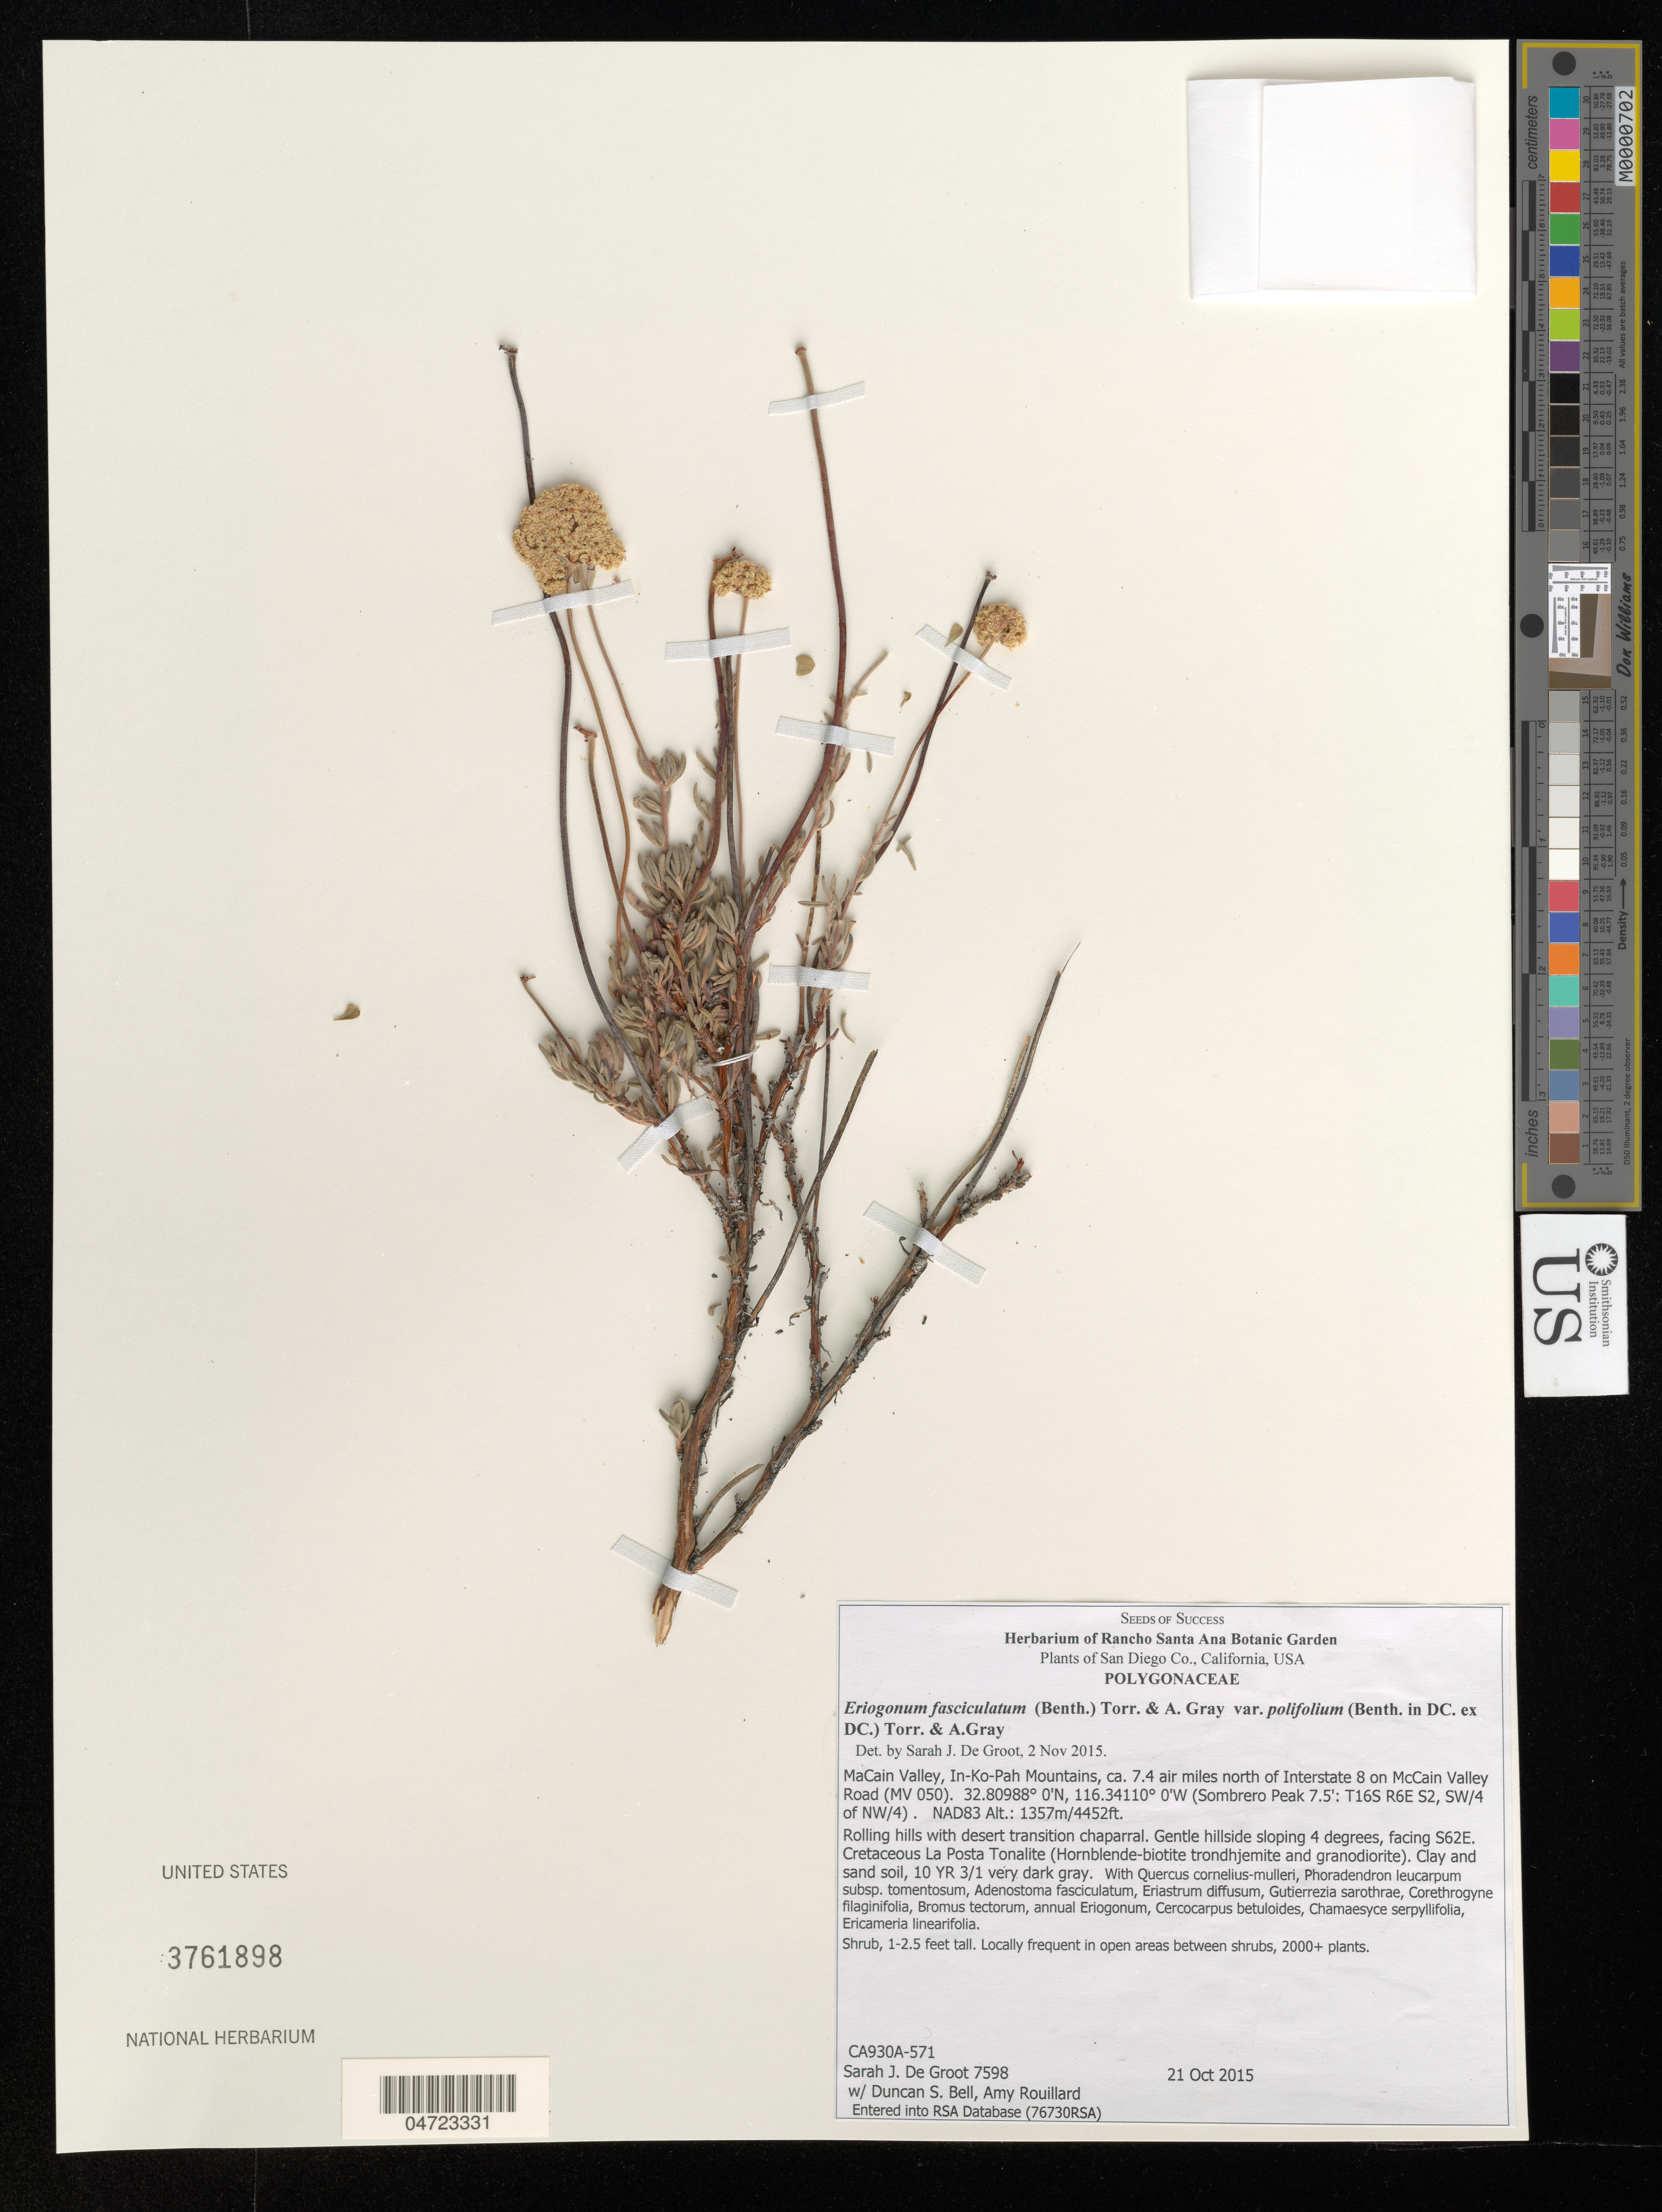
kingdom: Plantae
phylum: Tracheophyta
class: Magnoliopsida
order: Caryophyllales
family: Polygonaceae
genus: Eriogonum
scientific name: Eriogonum fasciculatum var. polifolium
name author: (Benth.) Torr. & A. Gray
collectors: S. De Groot, D. S. Bell & A. Rouillard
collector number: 7598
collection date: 2015-10-21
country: United States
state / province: California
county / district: San Diego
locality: San Diego Co. MaCain Valley, In-Ko-Pah Mountains, ca. 7.4 air miles north of Interstate 8 on McCain Valley Road (MV 050). (Sombrero Peak 7.5': T16S R6E S2, SW/4 of NW/4).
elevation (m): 1357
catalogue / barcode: US 3761898